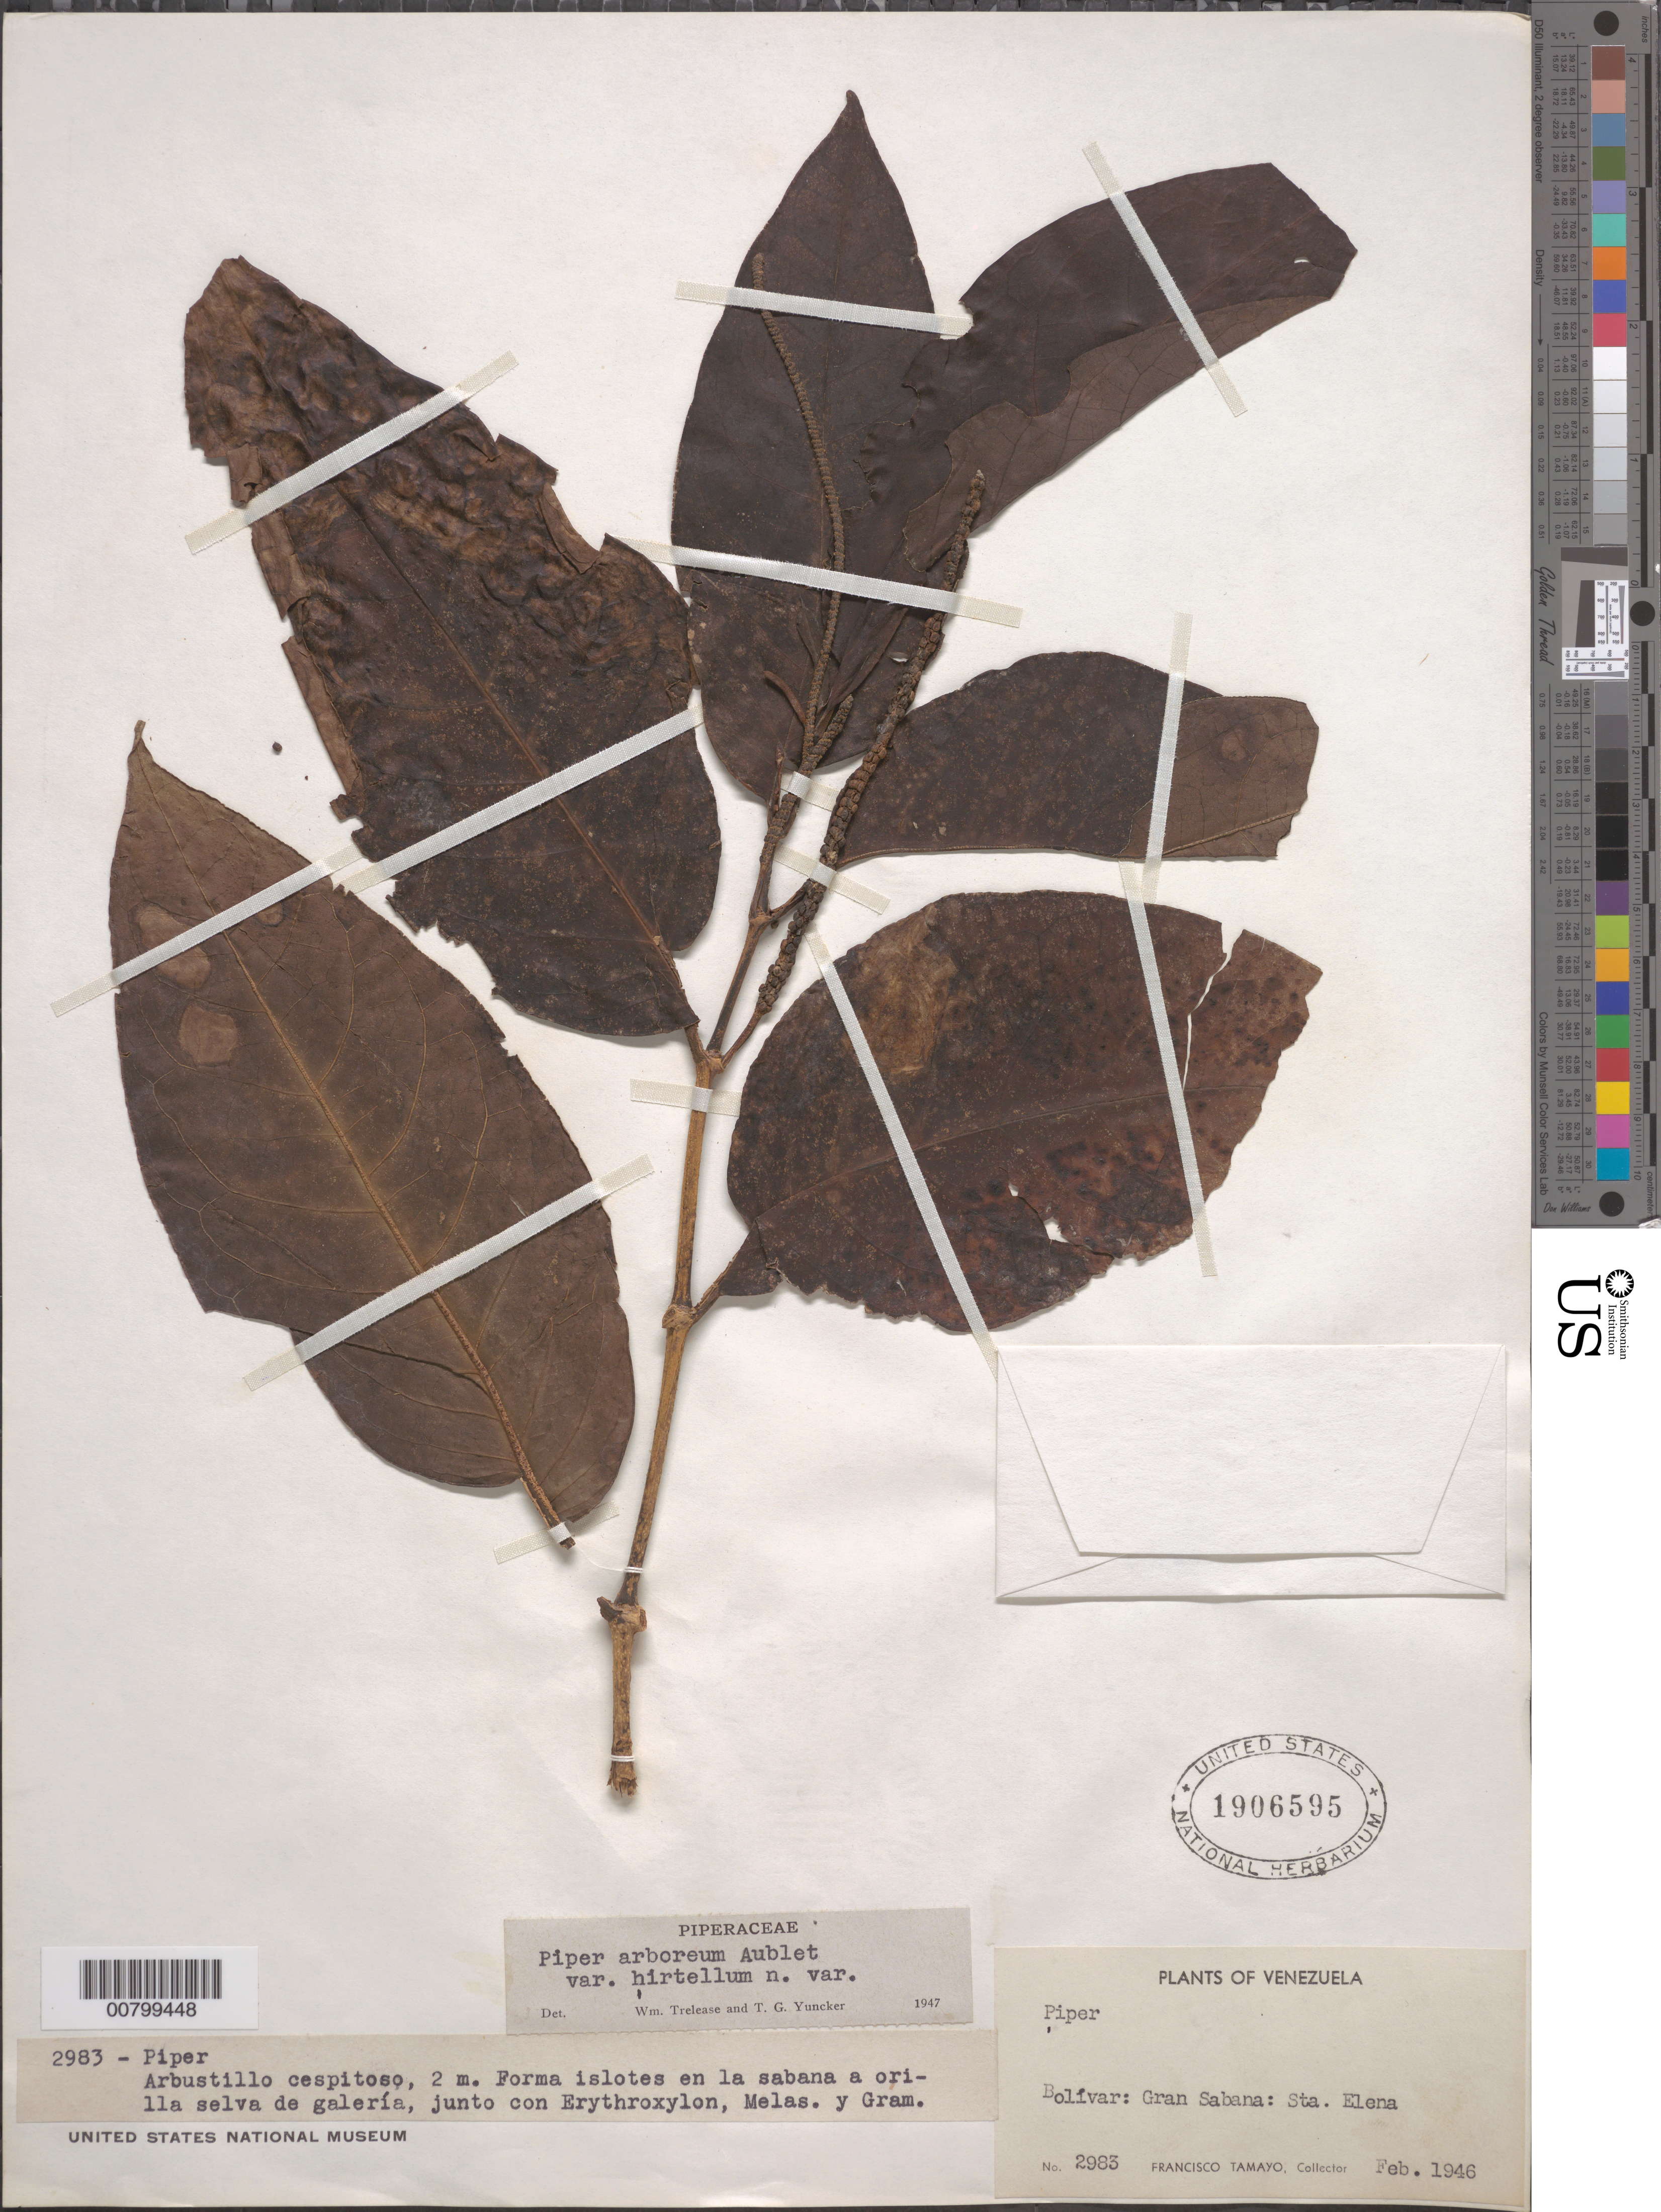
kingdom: Plantae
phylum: Tracheophyta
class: Magnoliopsida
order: Piperales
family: Piperaceae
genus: Piper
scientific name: Piper arboreum var. hirtellum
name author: Yunck.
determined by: Trelease, W.; Yuncker, T. G.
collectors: F. Tamayo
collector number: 2983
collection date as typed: Feb-46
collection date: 1946-02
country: Venezuela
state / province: Bolívar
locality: Gran Sabana, Sta. Elena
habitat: Forma islotes en la sabana a orilla selva de glaeria, junto con Erythroxylon, Melas. y Gram.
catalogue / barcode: US 1906595